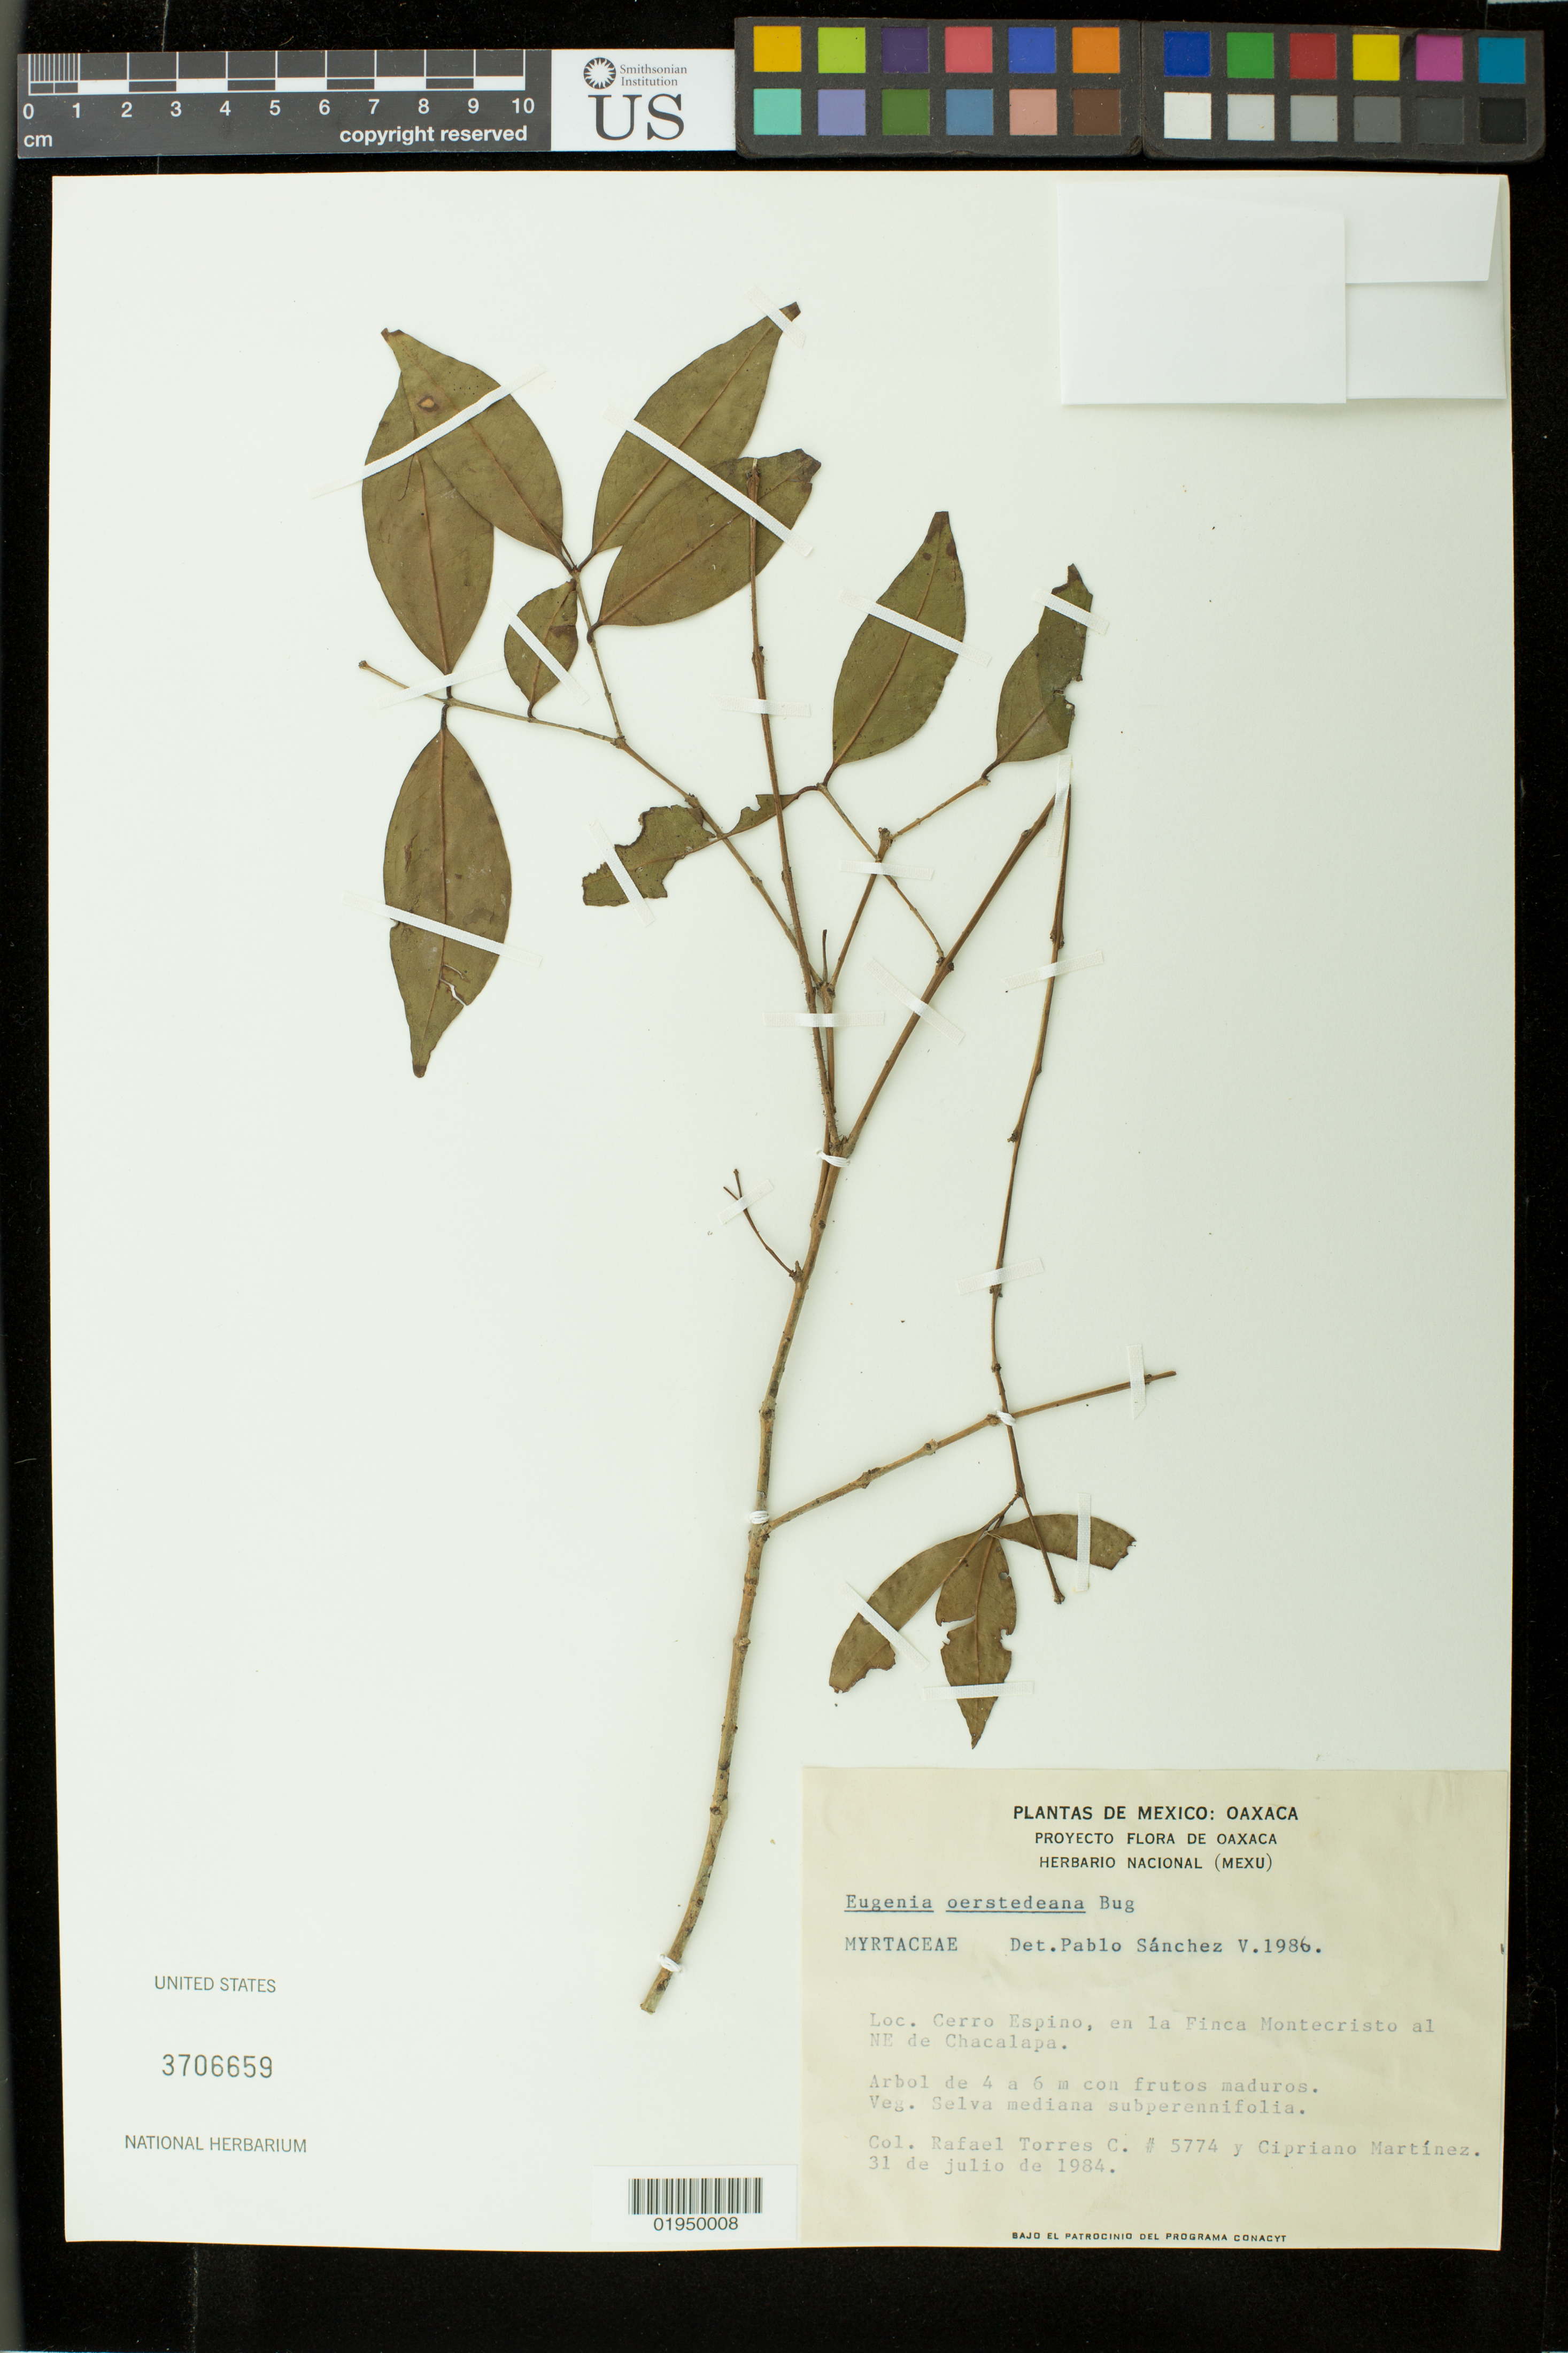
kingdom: Plantae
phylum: Tracheophyta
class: Magnoliopsida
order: Myrtales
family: Myrtaceae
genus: Eugenia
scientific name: Eugenia oerstediana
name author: O. Berg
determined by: Sanchez-V., P.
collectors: R. Torres C. & C. Martínez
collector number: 5774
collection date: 1984-07-31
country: Mexico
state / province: Oaxaca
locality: Cerro Espino, en la Finca Montecristo al NE de Chacalapa.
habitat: Selva mediana subperennifolia.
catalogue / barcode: US 3706659